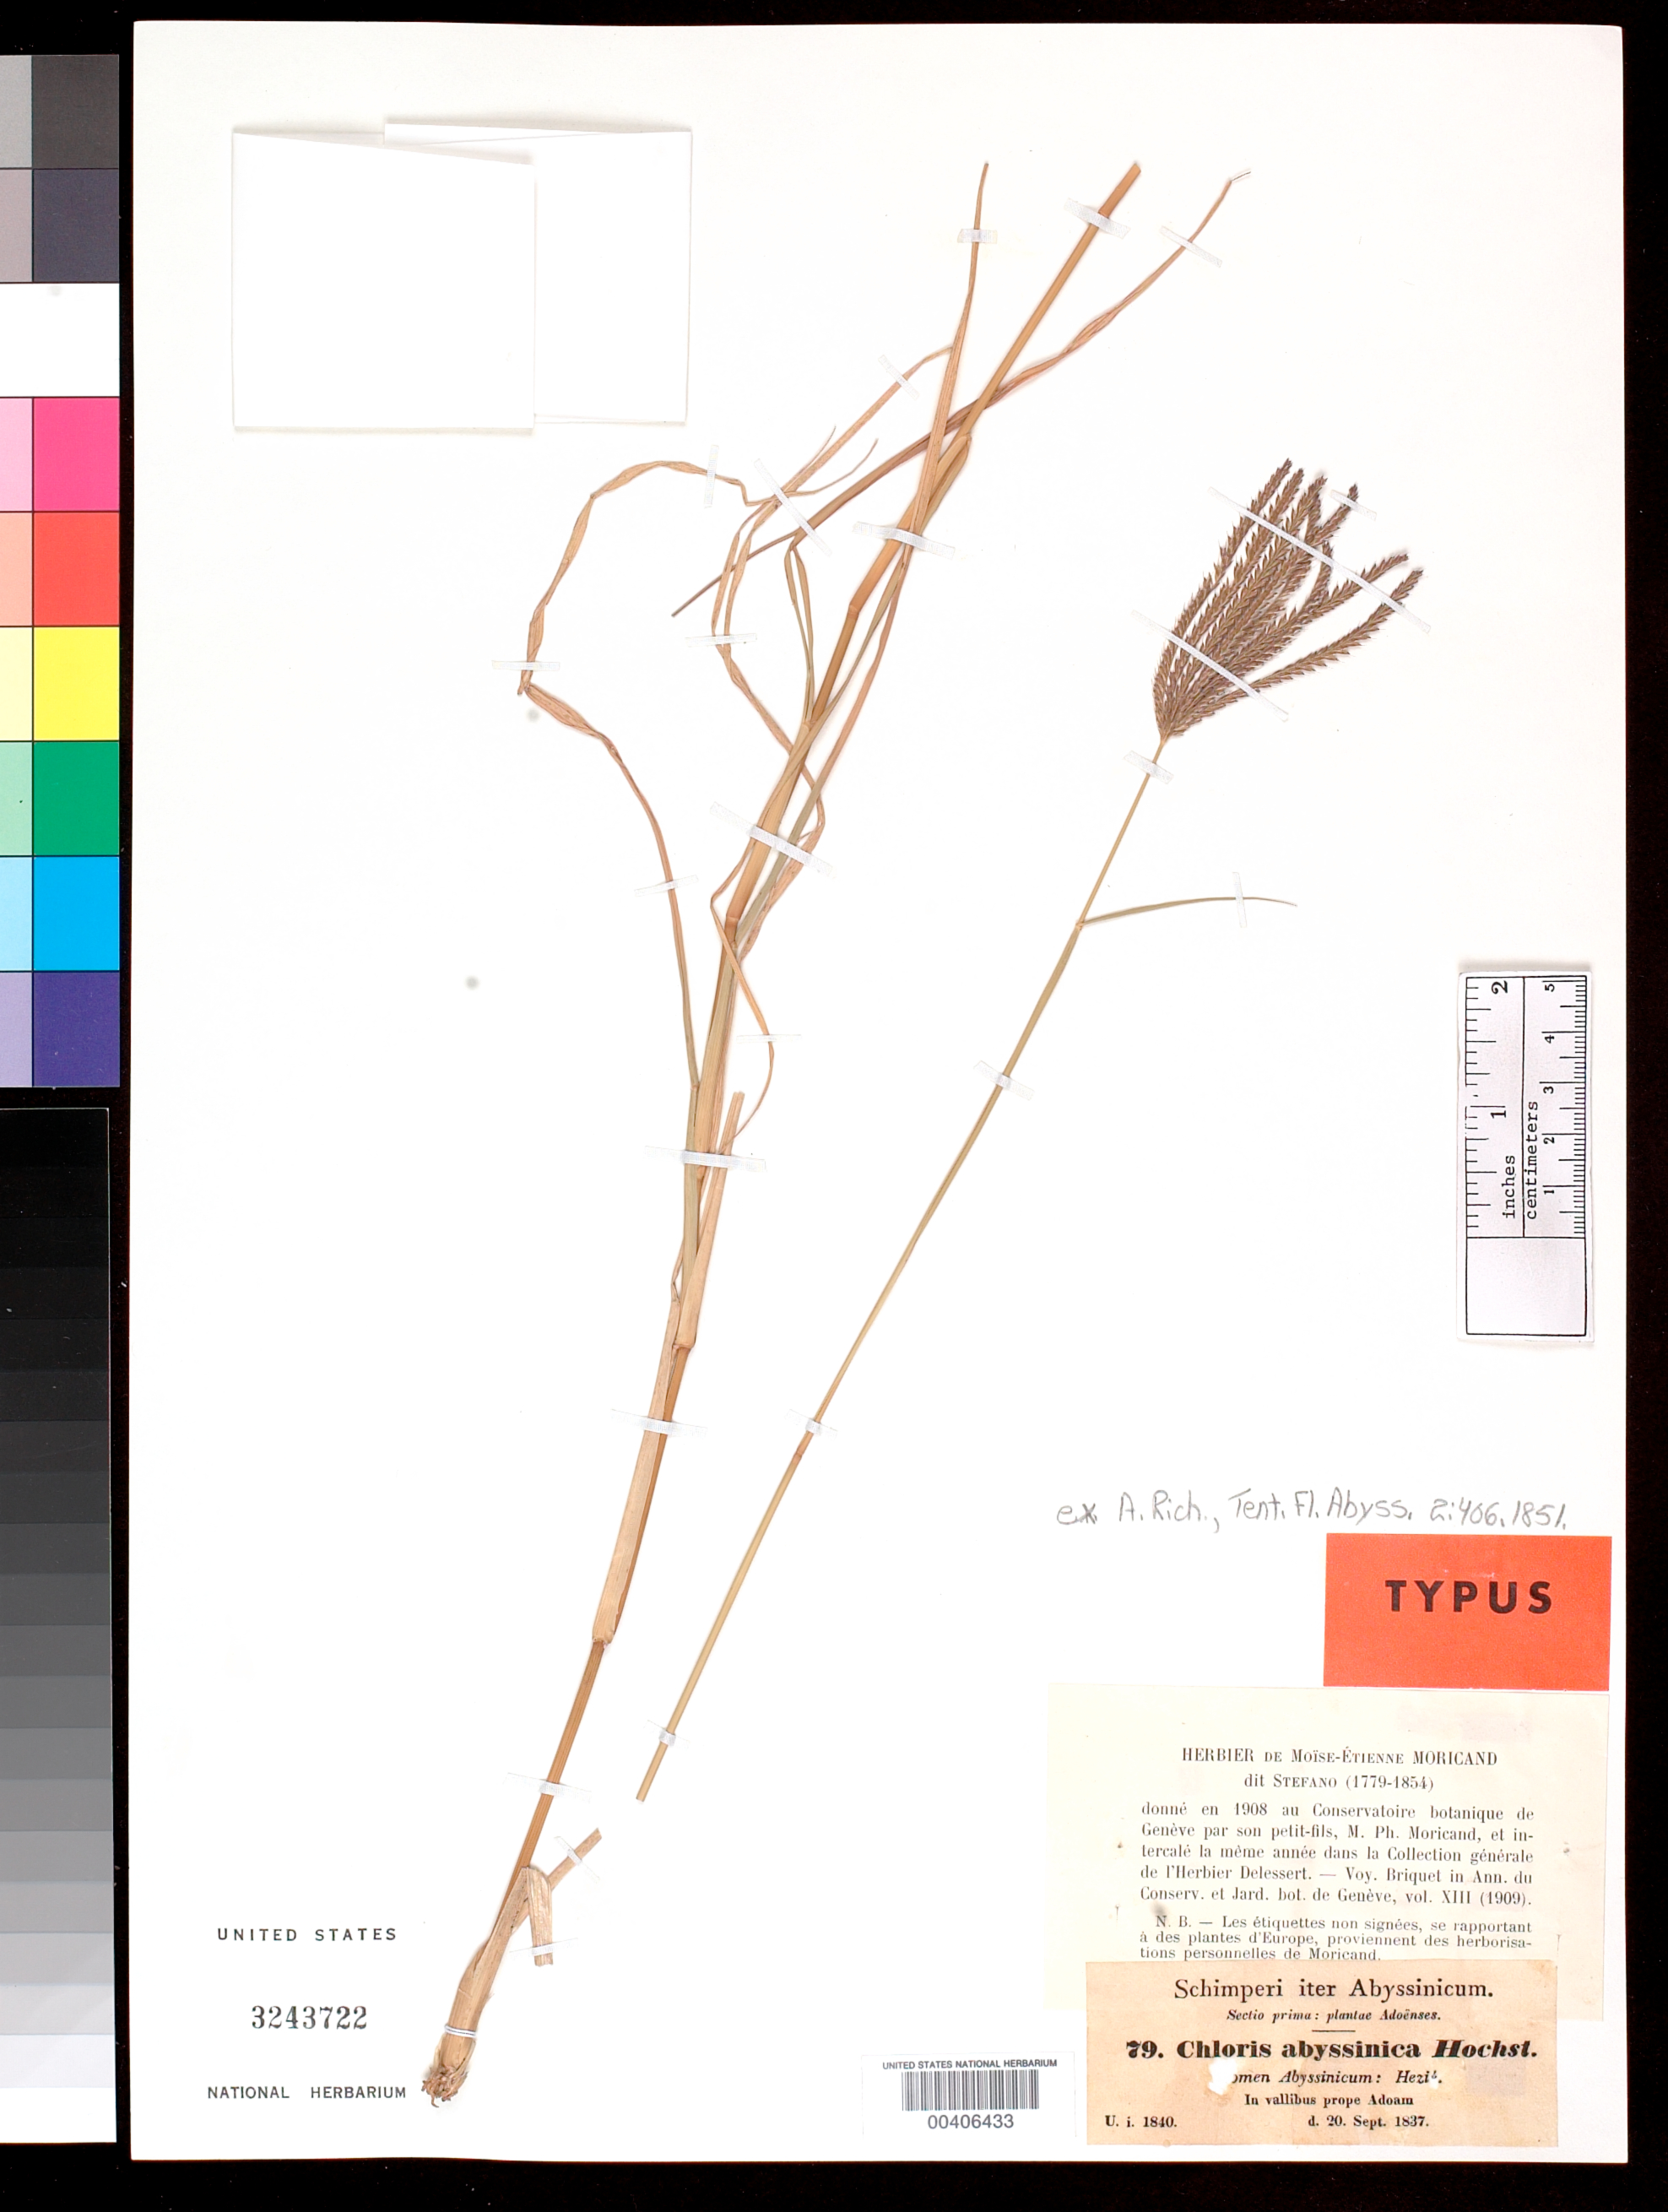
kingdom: Plantae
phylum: Tracheophyta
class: Liliopsida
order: Poales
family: Poaceae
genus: Chloris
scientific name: Chloris abyssinica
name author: Hochst. ex A. Rich.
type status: Isosyntype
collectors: G. W. Schimper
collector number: Sect. I 79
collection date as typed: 20 Sep 1837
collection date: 1837-09-20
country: Ethiopia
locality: "Abyssinia", in vallibus prope Adoam.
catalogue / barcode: US 3243722